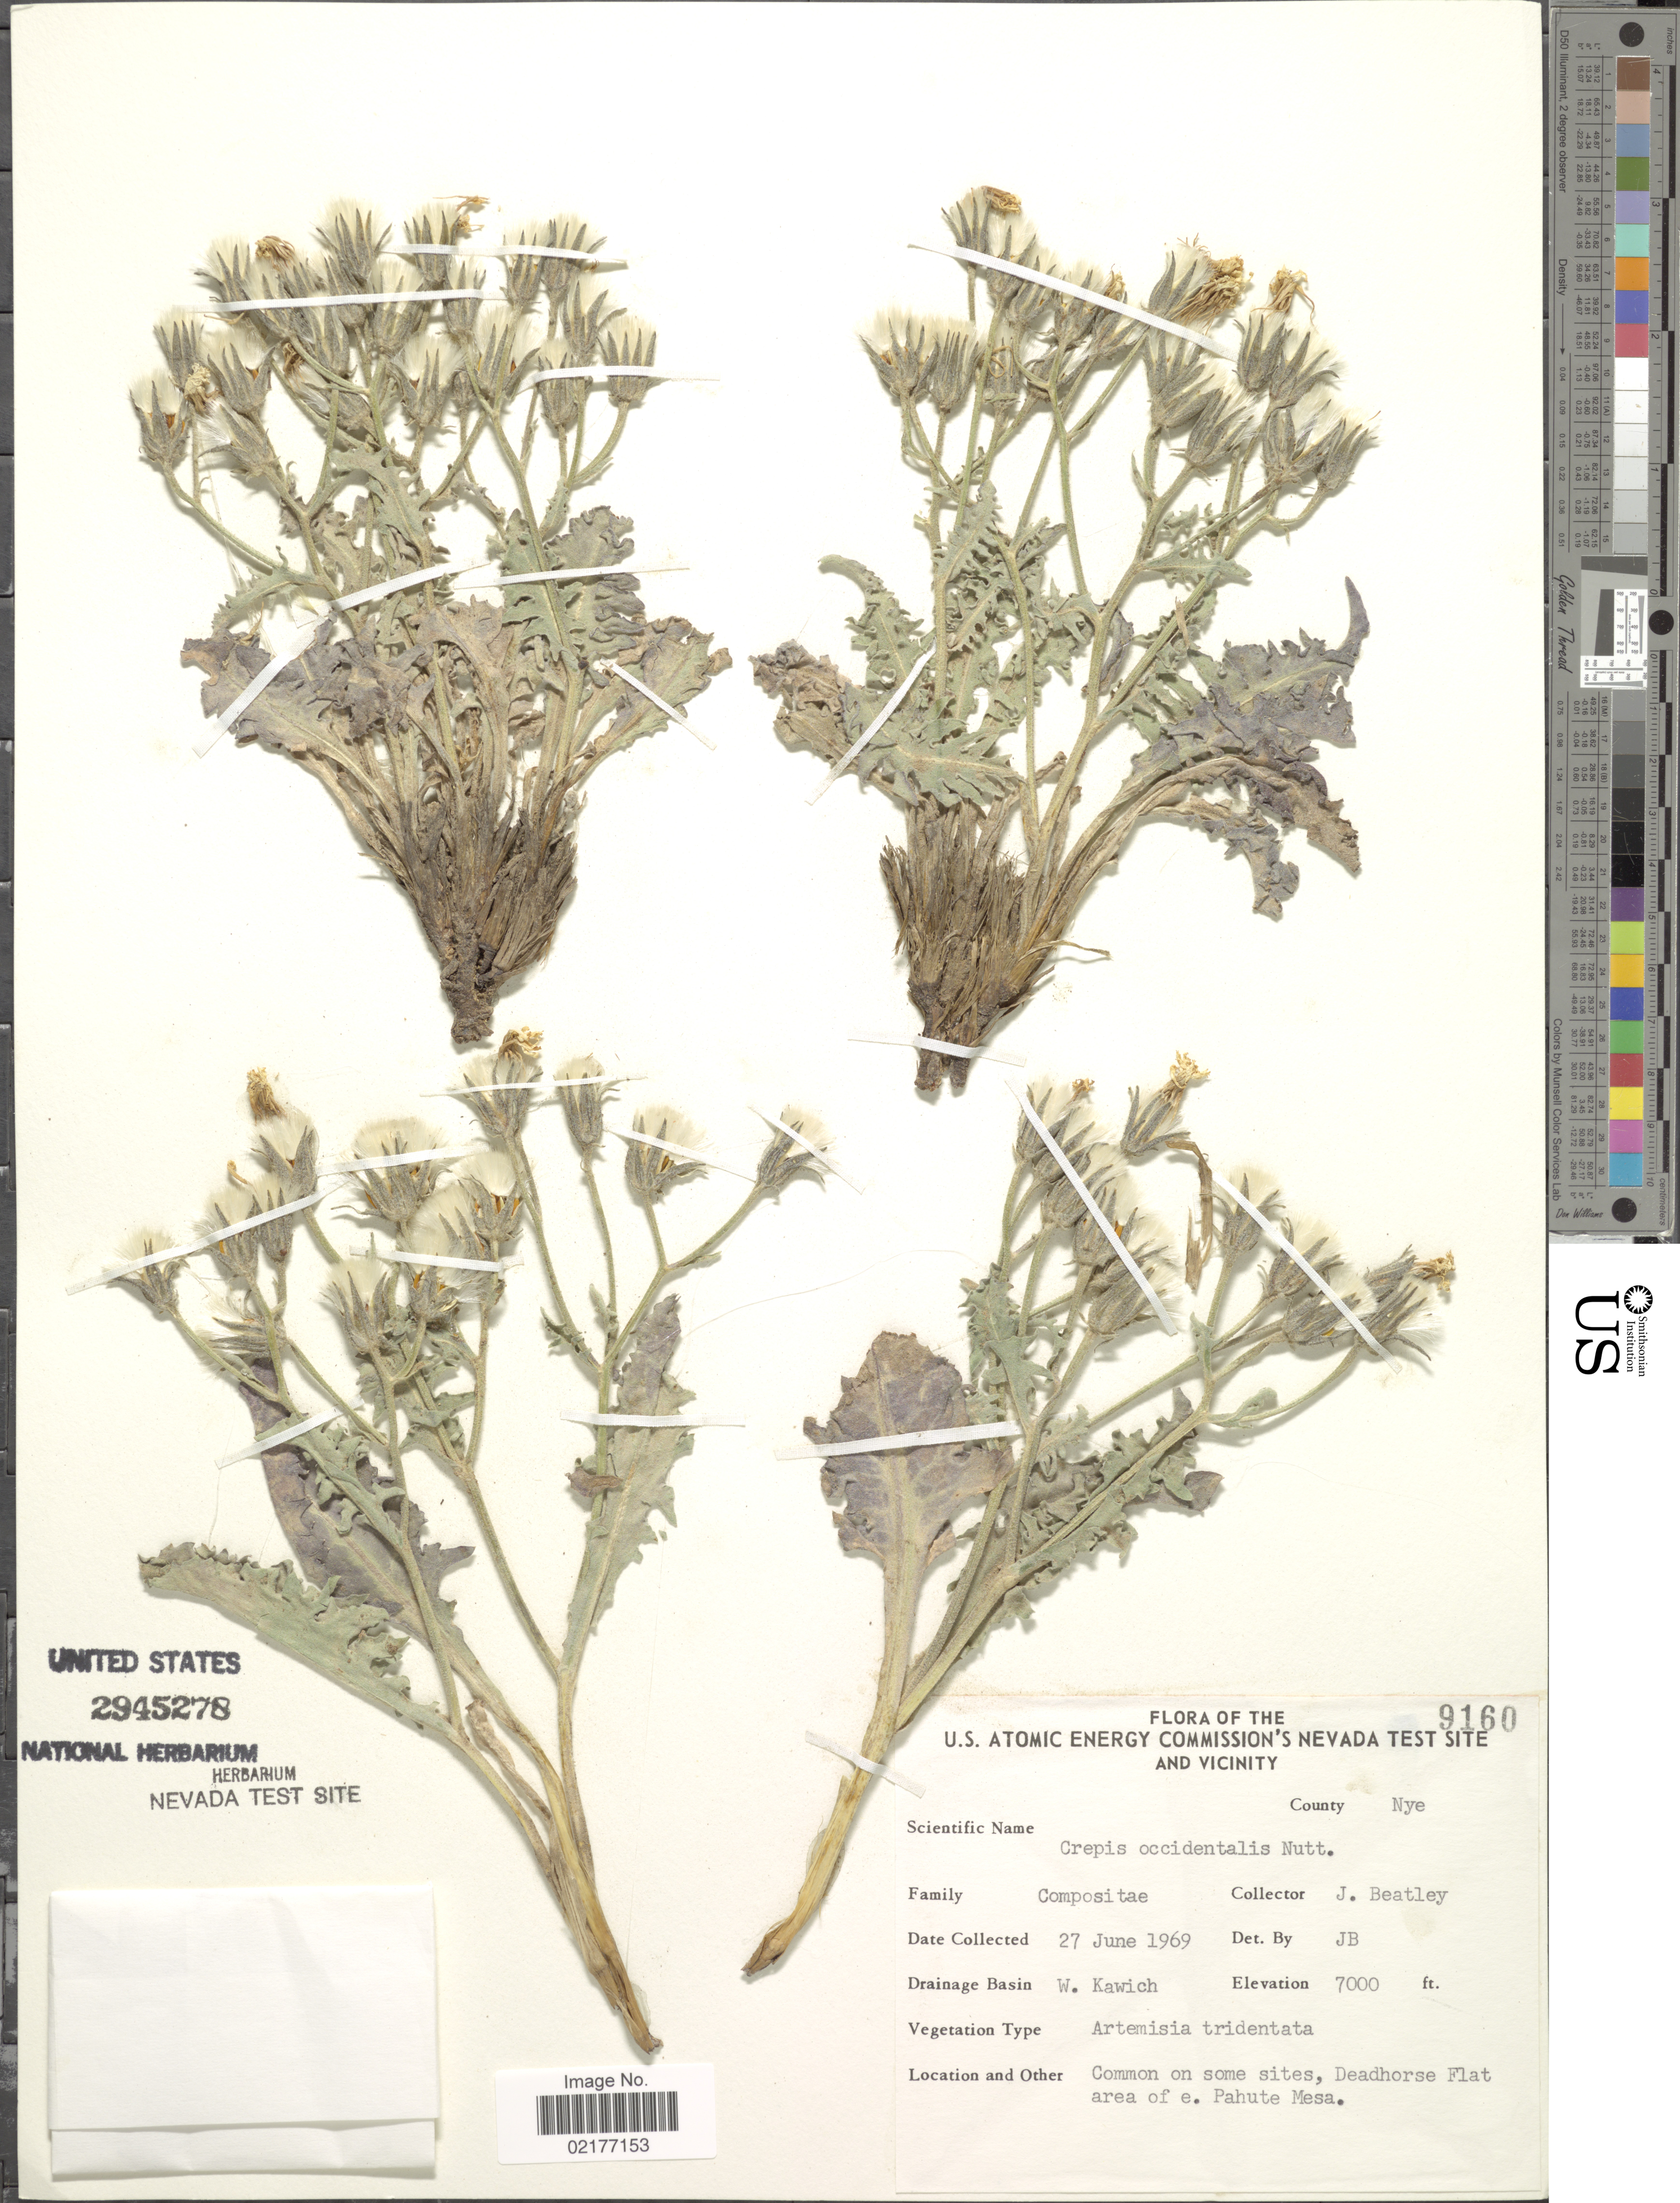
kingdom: Plantae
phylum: Tracheophyta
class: Magnoliopsida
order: Asterales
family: Asteraceae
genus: Crepis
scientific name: Crepis occidentalis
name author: Nutt.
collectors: J. C. Beatley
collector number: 9160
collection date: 1969-06-27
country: United States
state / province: Nevada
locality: U.S. Atomic Energy Commission's Nevada Test Site and Vicinity, County Nye, Drainage Basin W. Kawich, Common on some sites, Deadhorse Flat area of e. Pahute Mesa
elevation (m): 2134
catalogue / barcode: US 2945278